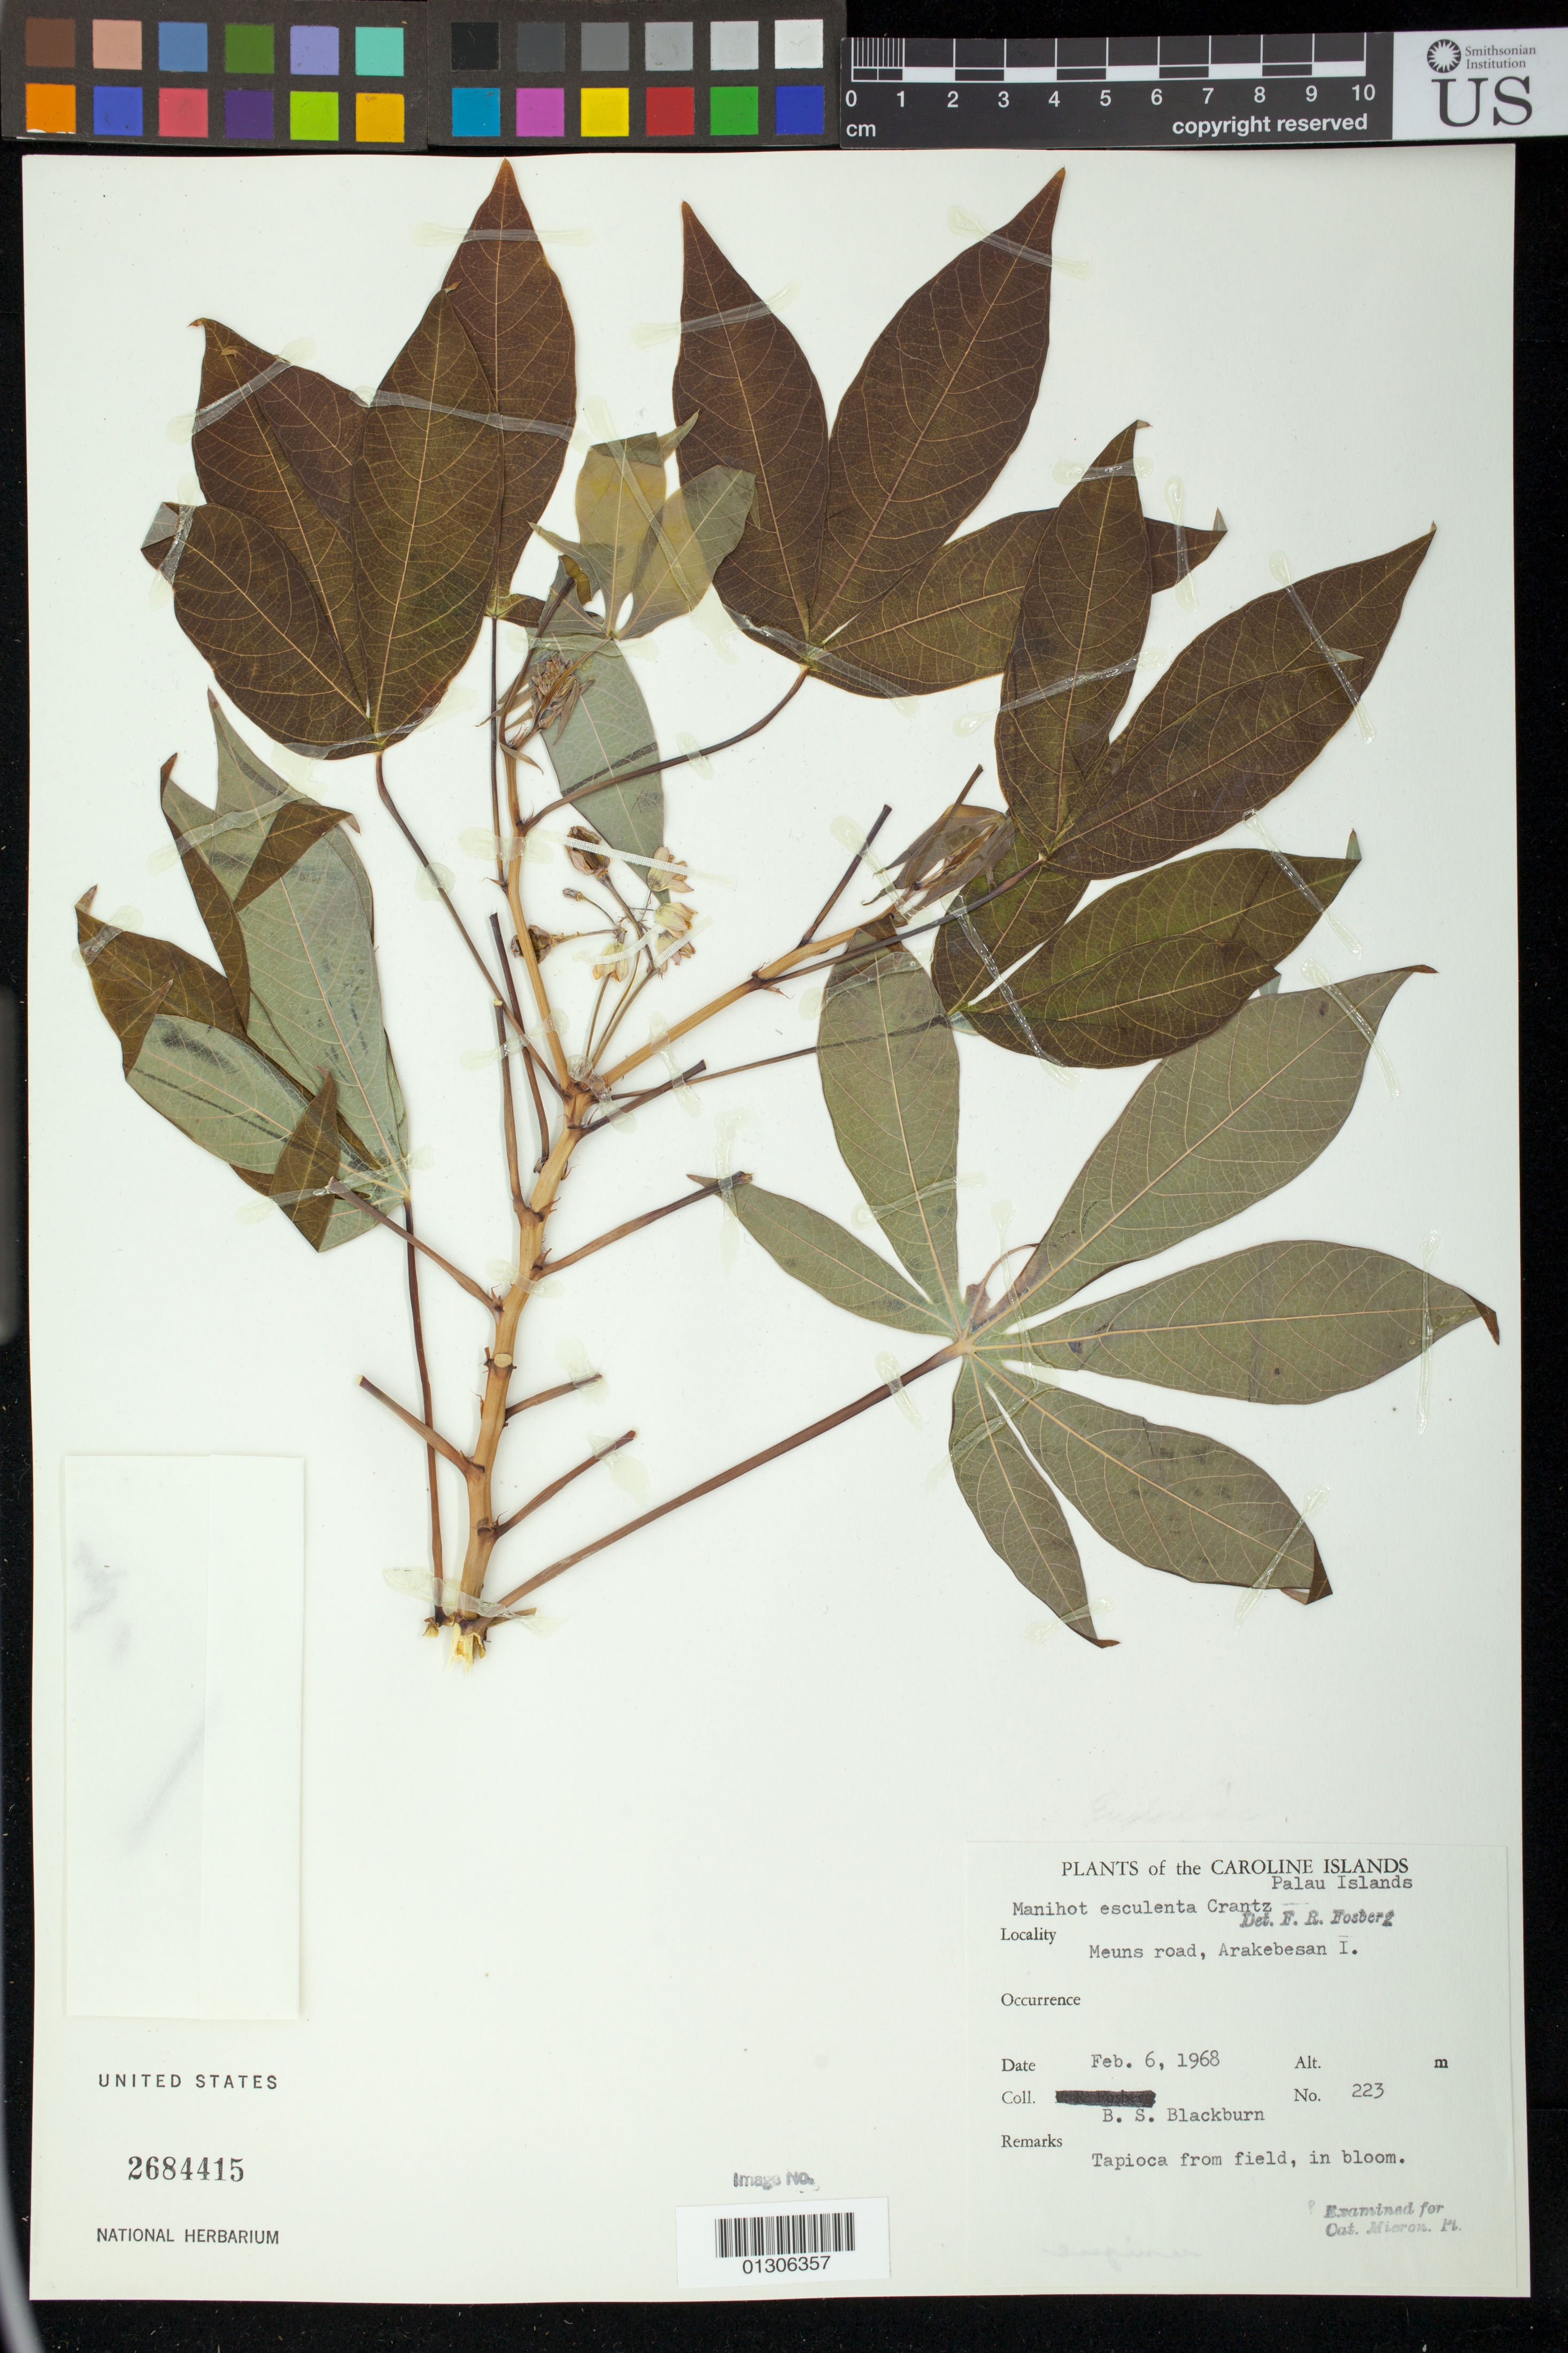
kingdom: Plantae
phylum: Tracheophyta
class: Magnoliopsida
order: Malpighiales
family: Euphorbiaceae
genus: Manihot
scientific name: Manihot esculenta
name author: Crantz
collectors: B. S. Blackburn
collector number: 223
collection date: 1968-02-06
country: Palau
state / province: Arakebesan Island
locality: Meuns road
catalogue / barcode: US 2684415